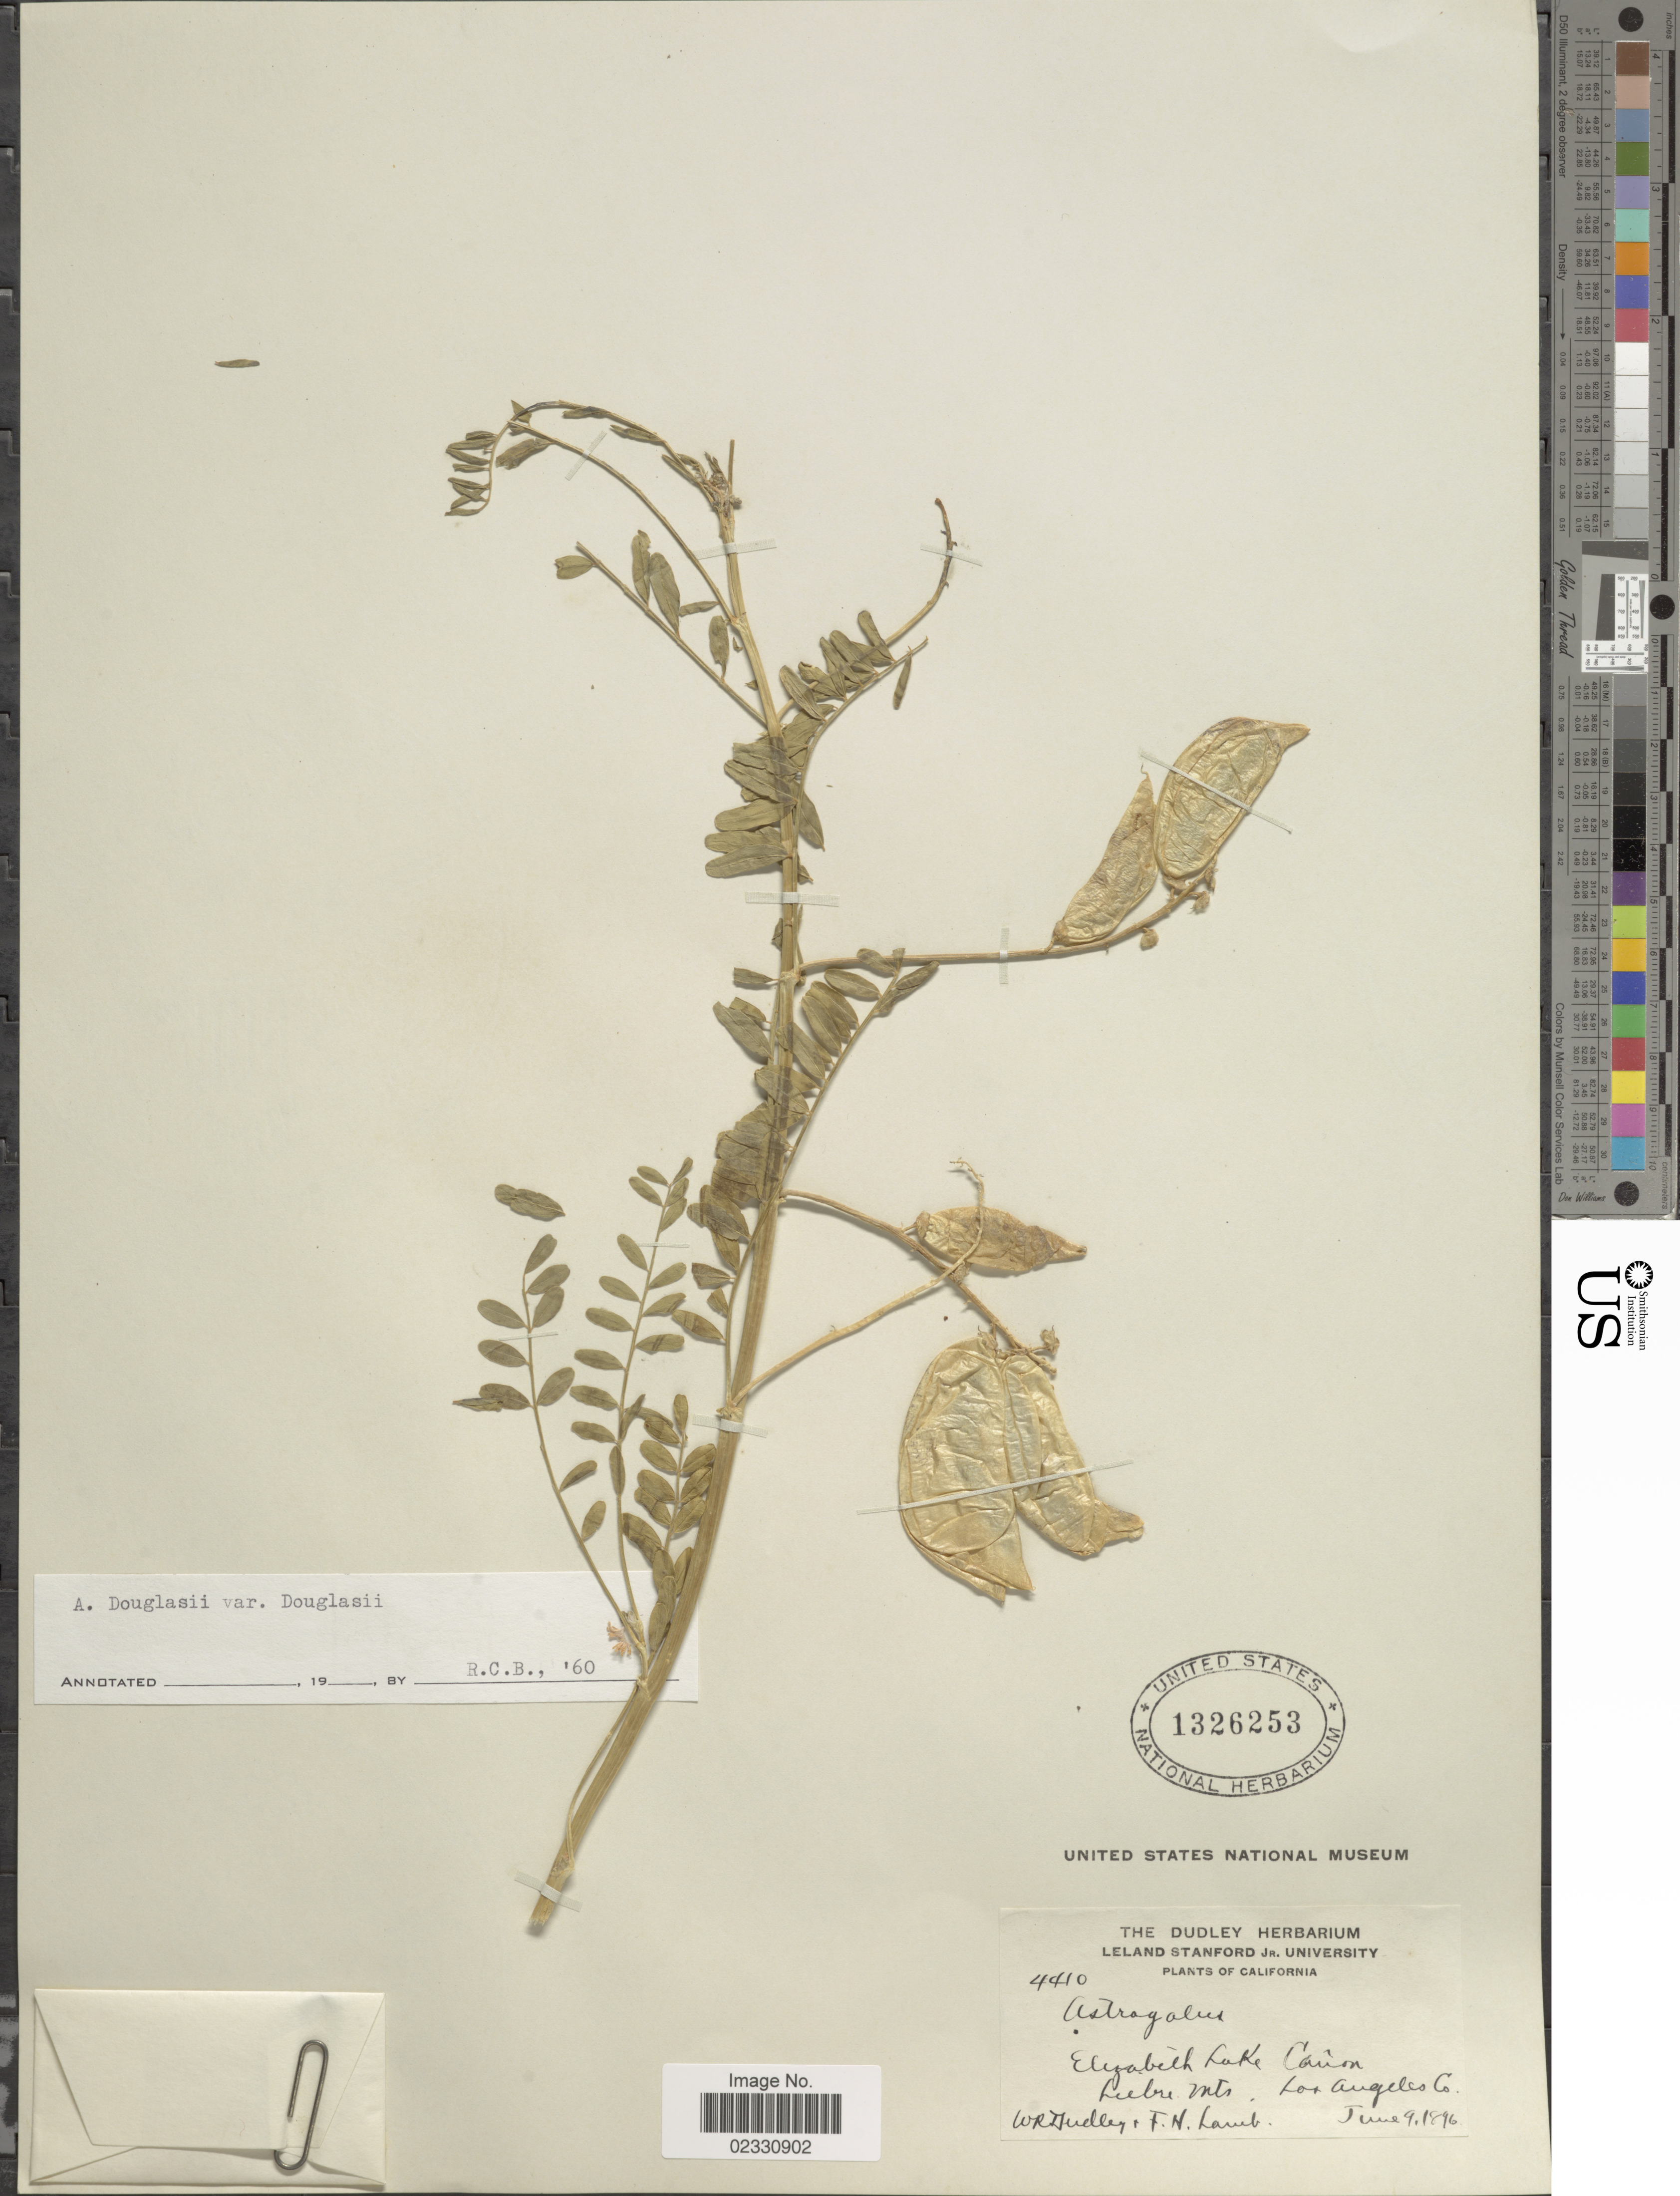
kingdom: Plantae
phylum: Tracheophyta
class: Magnoliopsida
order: Fabales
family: Fabaceae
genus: Astragalus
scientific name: Astragalus douglasii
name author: (Torr. & A. Gray) A. Gray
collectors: W. Dudley & F. H. Lamb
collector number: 4410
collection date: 1896-06-09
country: United States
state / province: California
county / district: Los Angeles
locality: Elizabeth Lake Cañon, Liebre Mts, Los Angeles Co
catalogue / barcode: US 1326253